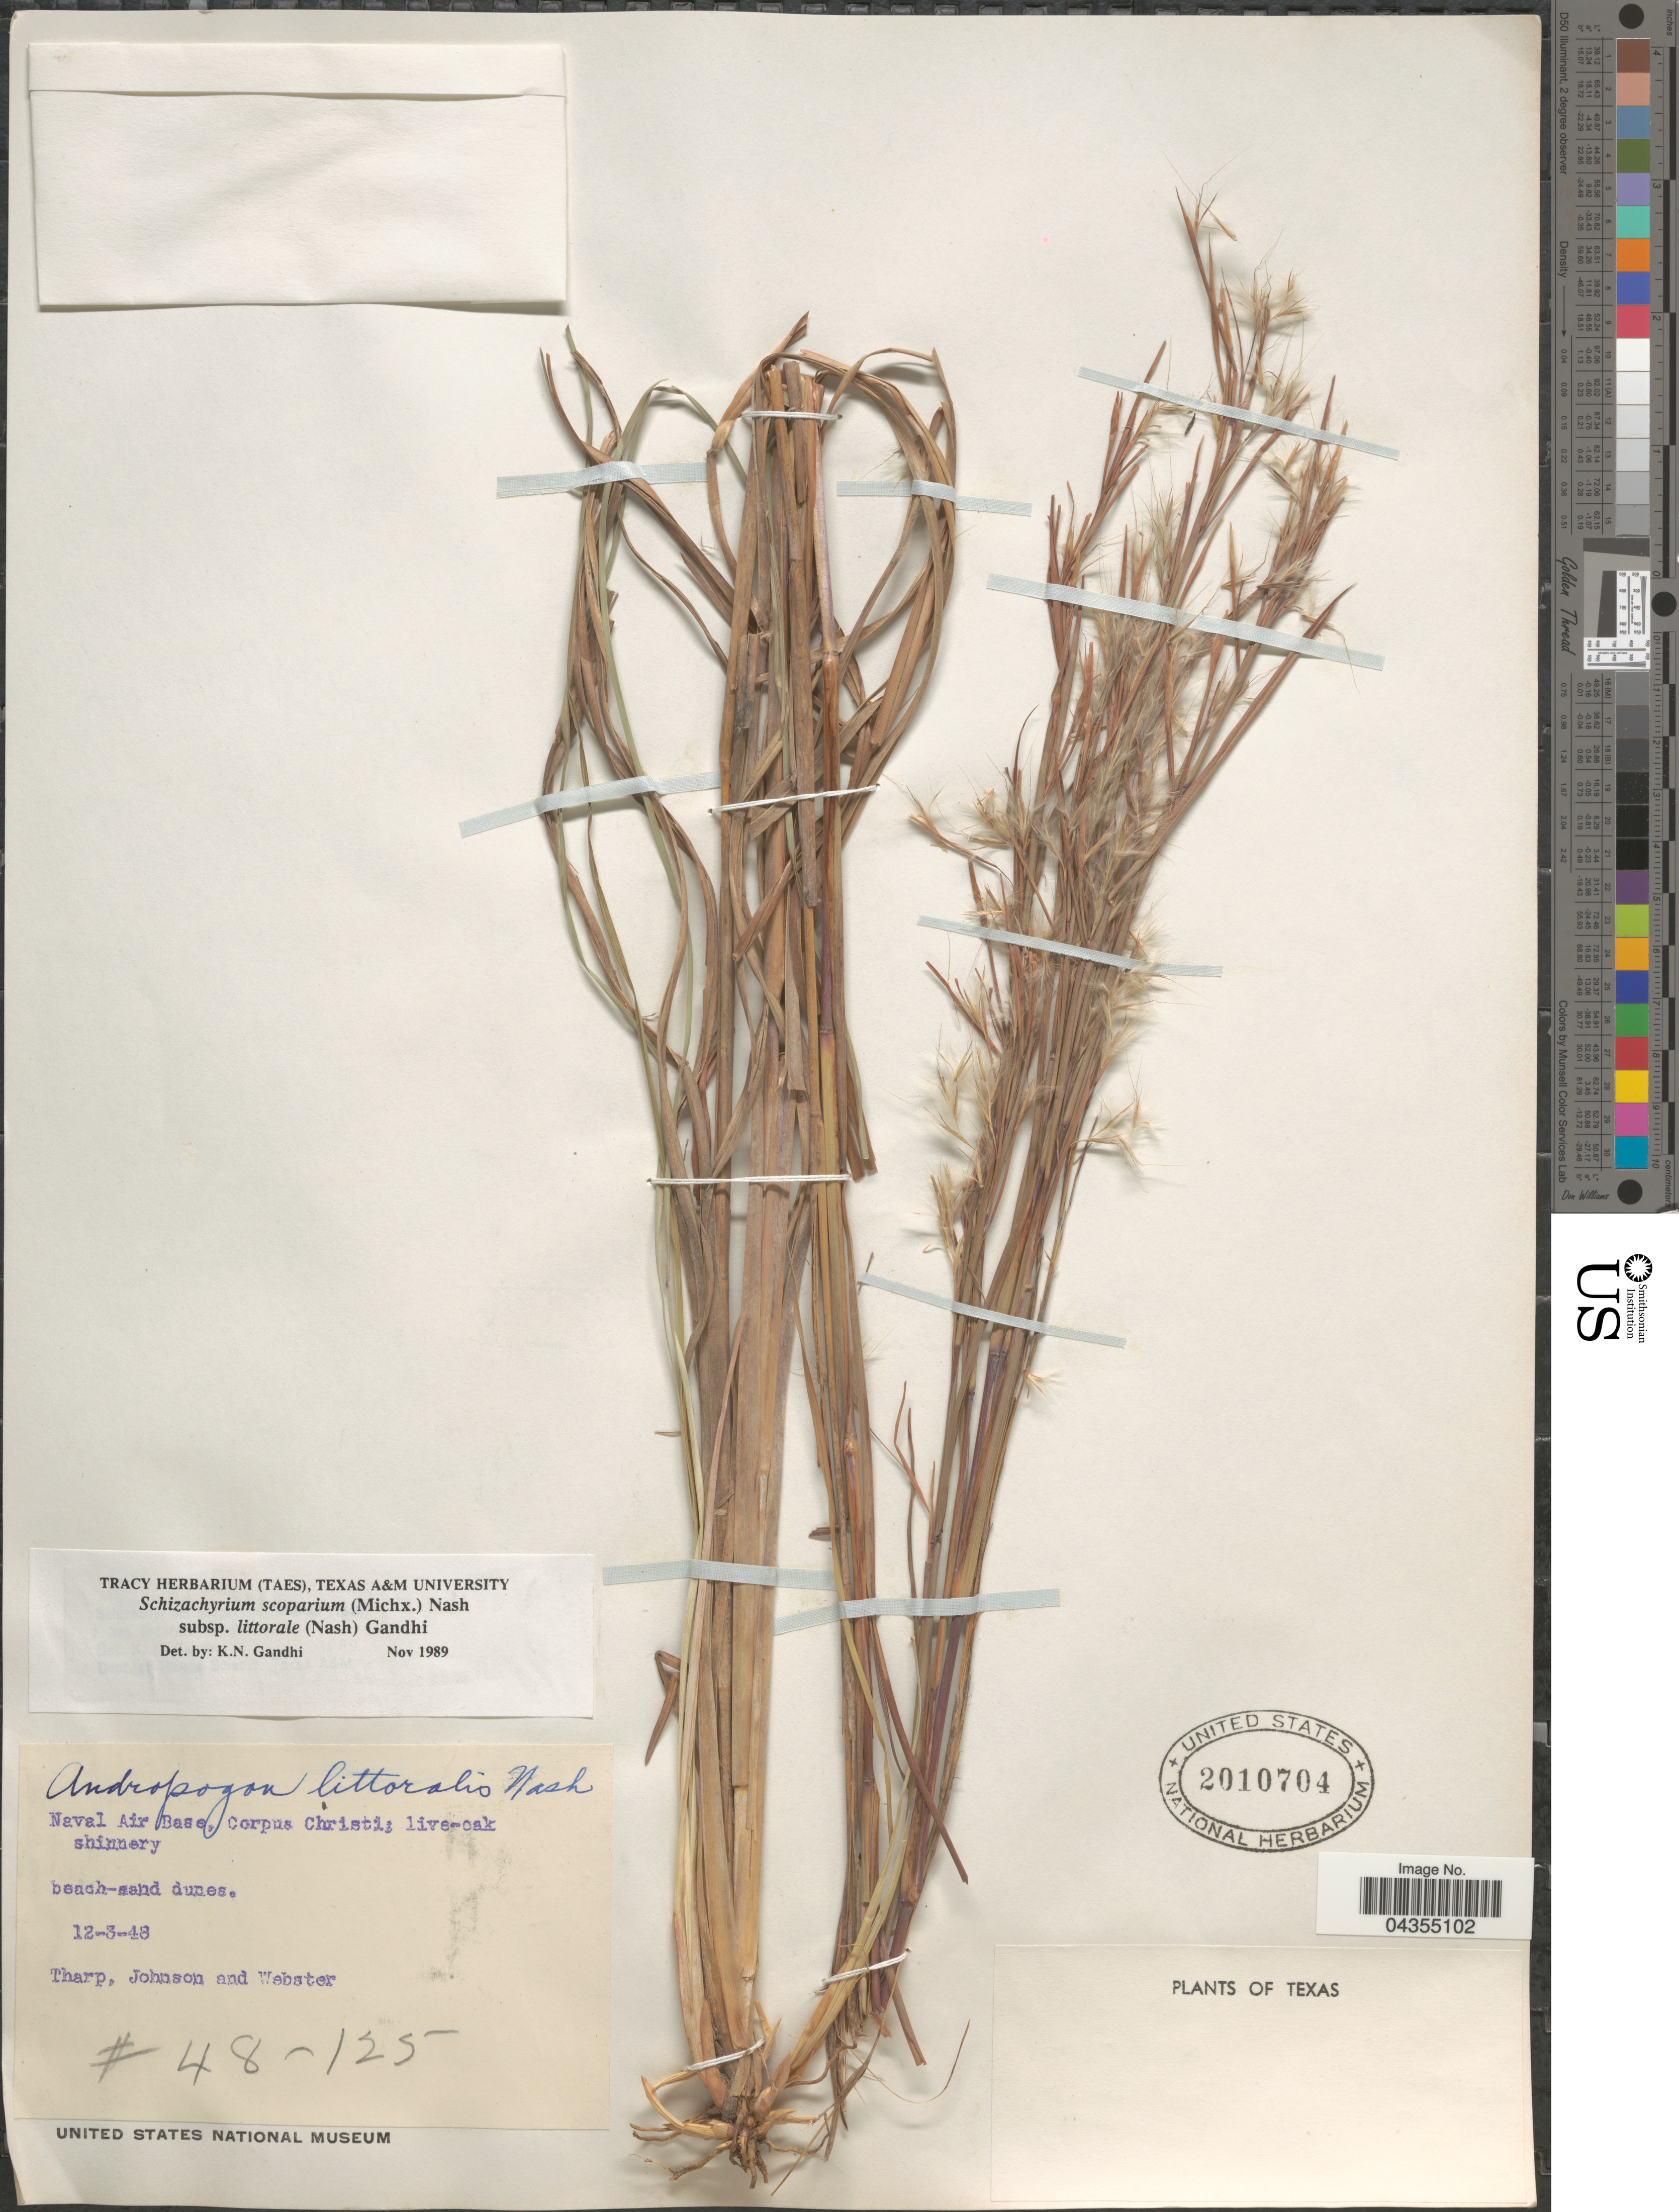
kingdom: Plantae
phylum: Tracheophyta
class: Liliopsida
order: Poales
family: Poaceae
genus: Schizachyrium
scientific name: Schizachyrium scoparium var. littorale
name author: (Nash) Gould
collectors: Tharp, --, -- Johnson & -. Webster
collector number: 48-125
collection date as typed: Transcribed d/m/y: 3/12/48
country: United States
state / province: Texas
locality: Naval Air Base, Corpus Chirsti.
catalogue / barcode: US 2010704